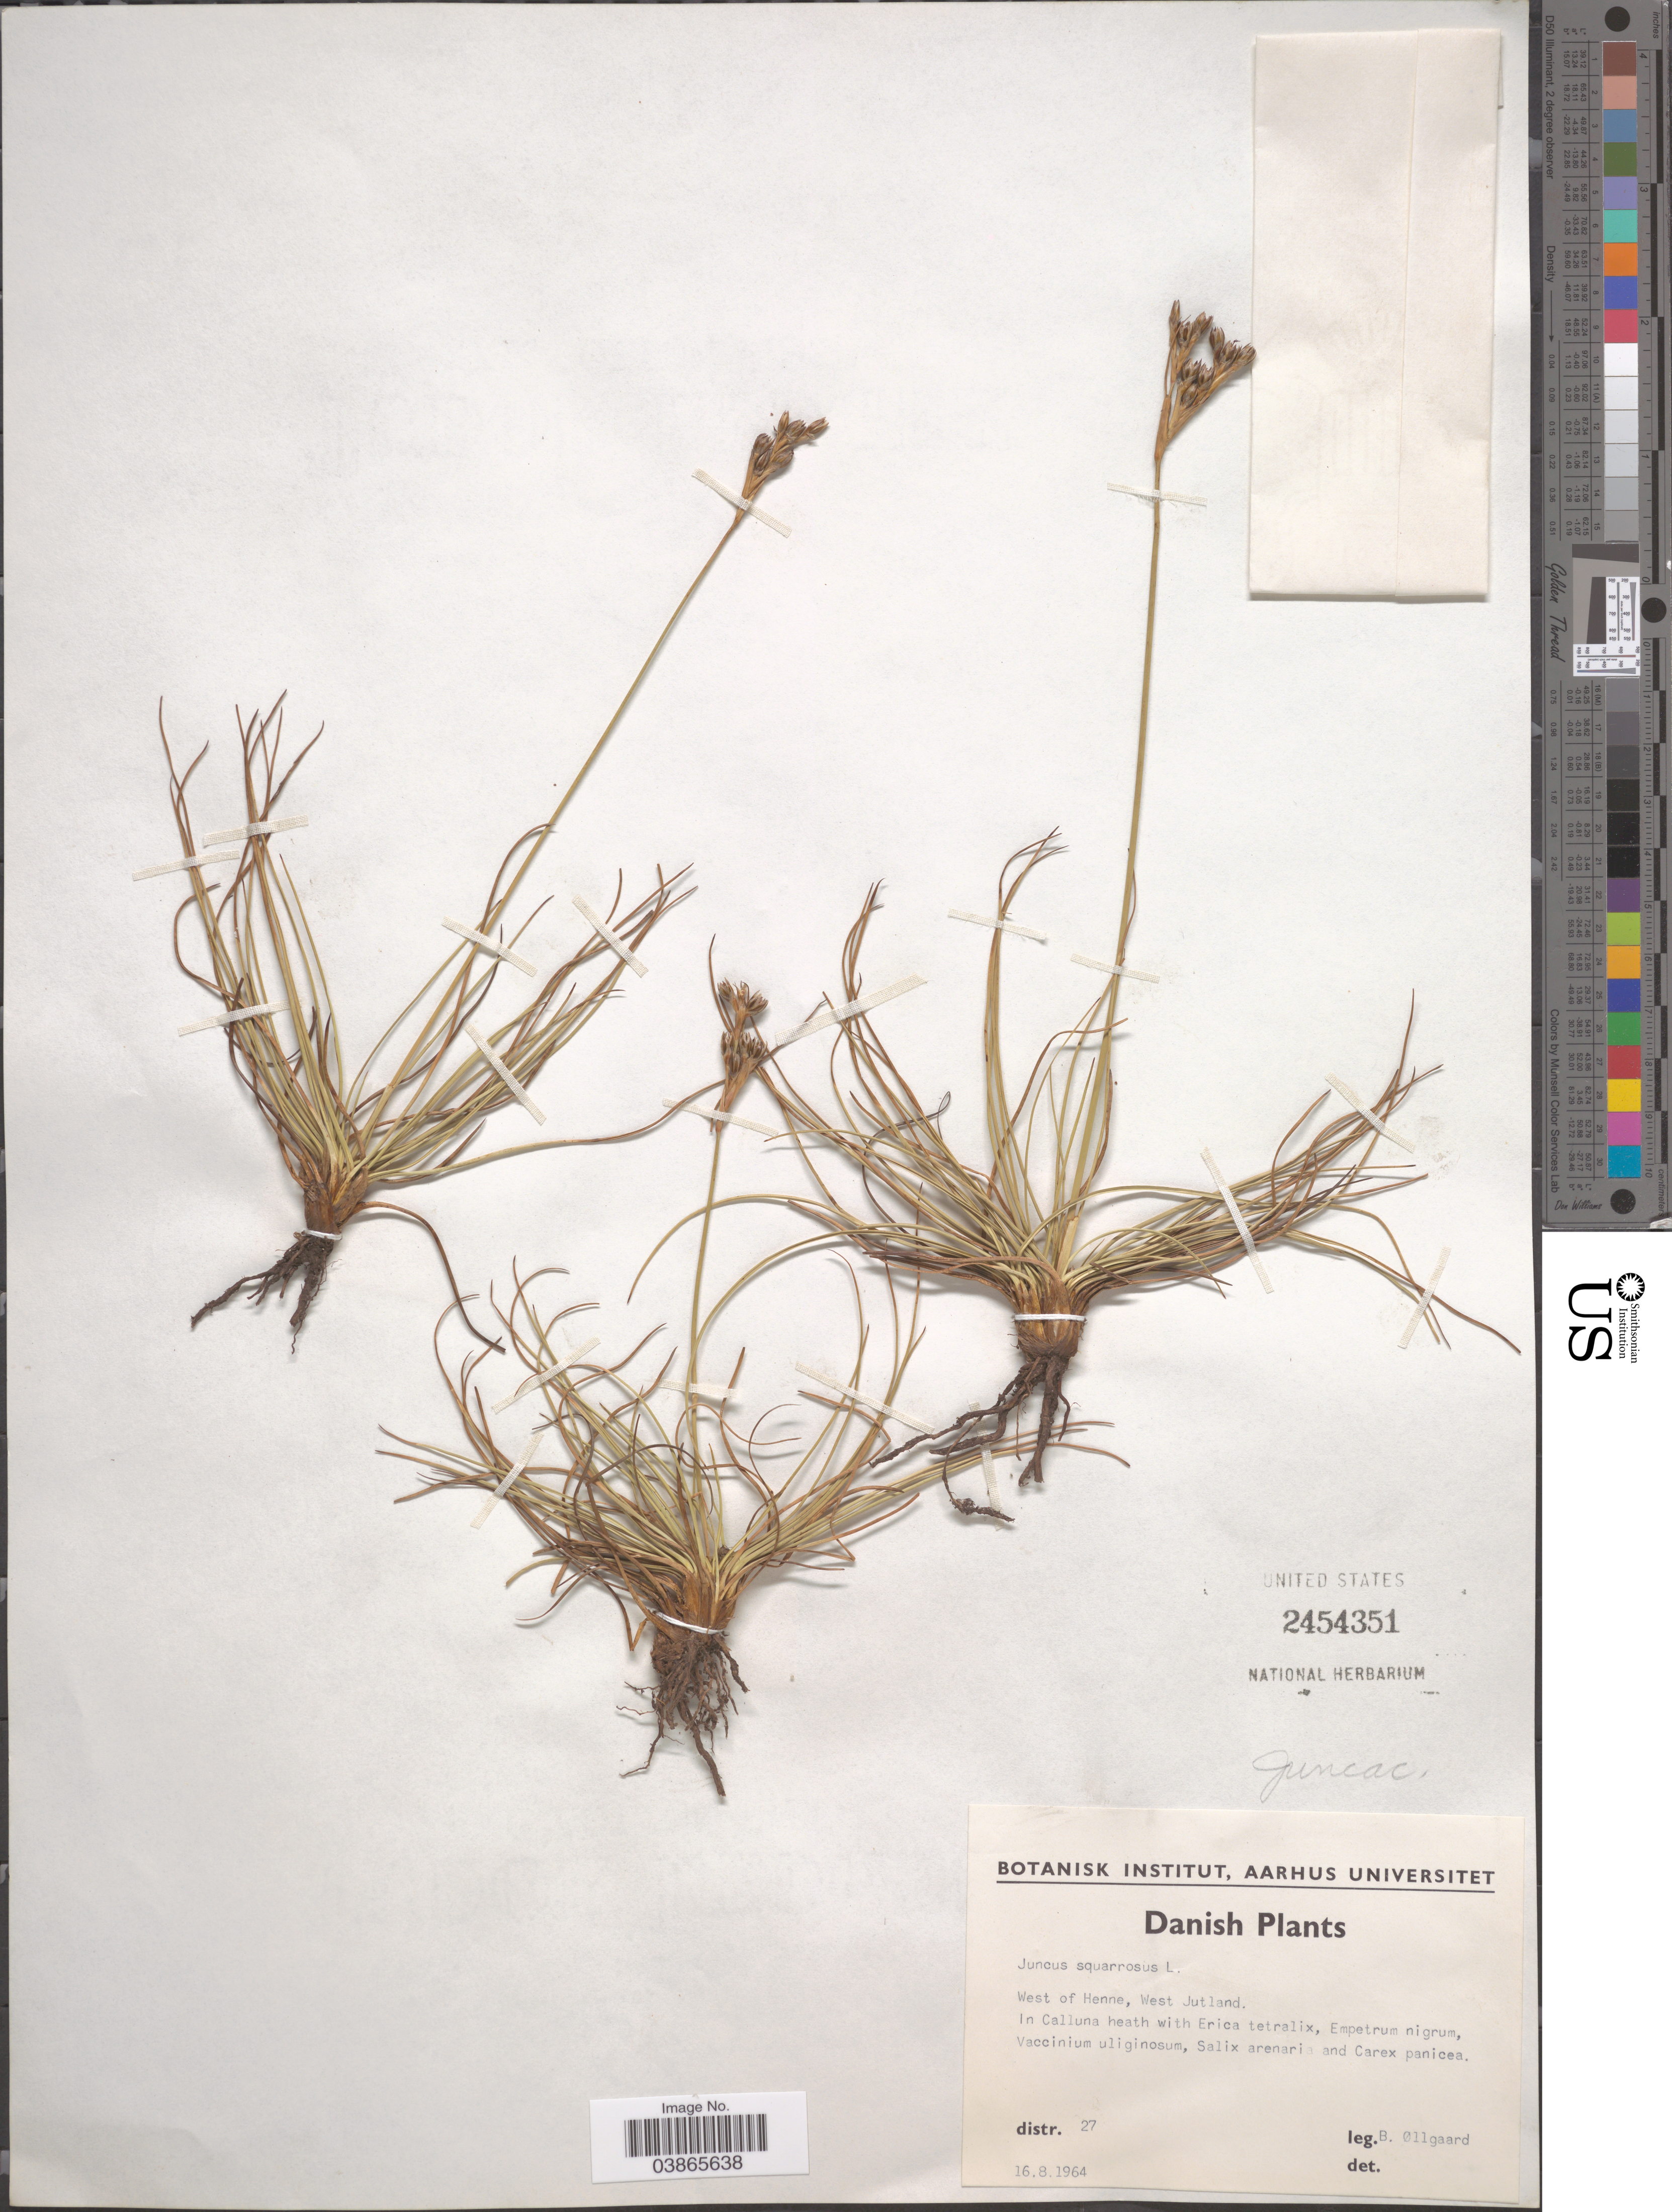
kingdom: Plantae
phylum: Tracheophyta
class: Liliopsida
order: Poales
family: Juncaceae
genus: Juncus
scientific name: Juncus squarrosus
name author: L.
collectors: B. Øllgaard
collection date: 1964-08-16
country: Denmark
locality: Danish. West of Henne, West Jutland.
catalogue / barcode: US 2454351